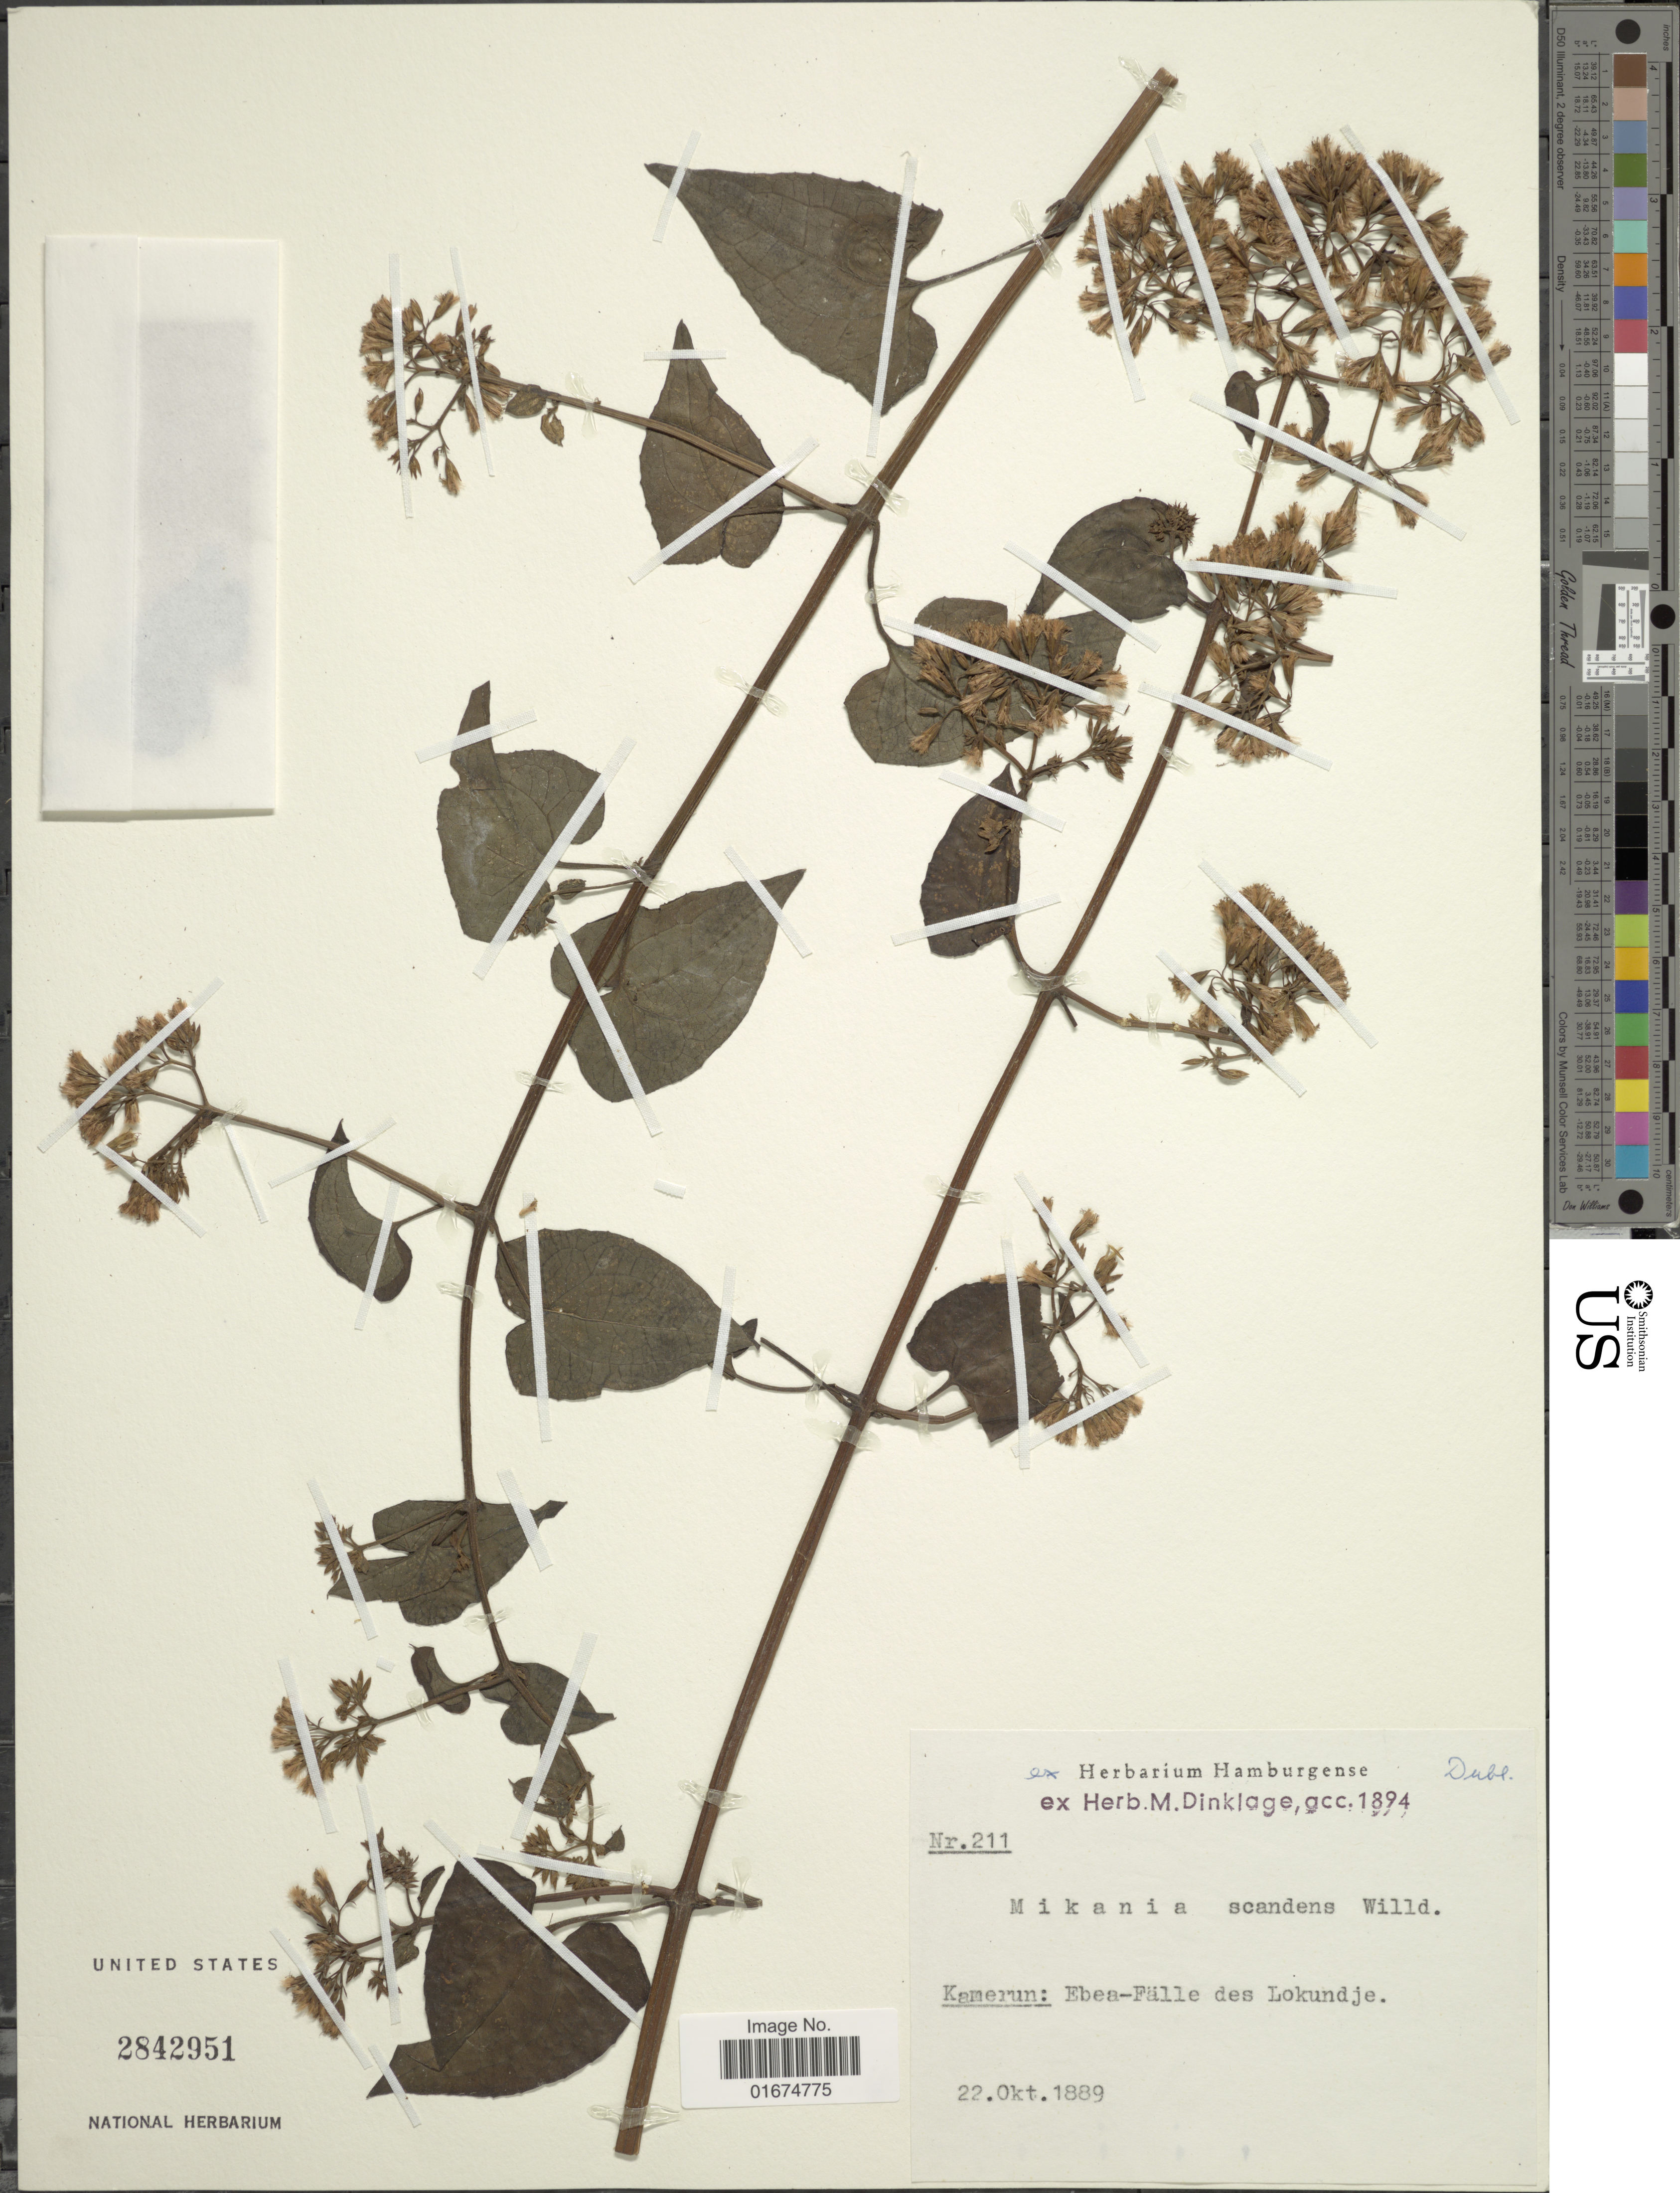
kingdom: Plantae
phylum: Tracheophyta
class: Magnoliopsida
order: Asterales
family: Asteraceae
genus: Mikania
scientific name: Mikania microptera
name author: DC.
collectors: ex herb. M. Dinglage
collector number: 211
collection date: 1889-10-22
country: Cameroon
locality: Ebea-Fälle des Lokundje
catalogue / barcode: US 2842951